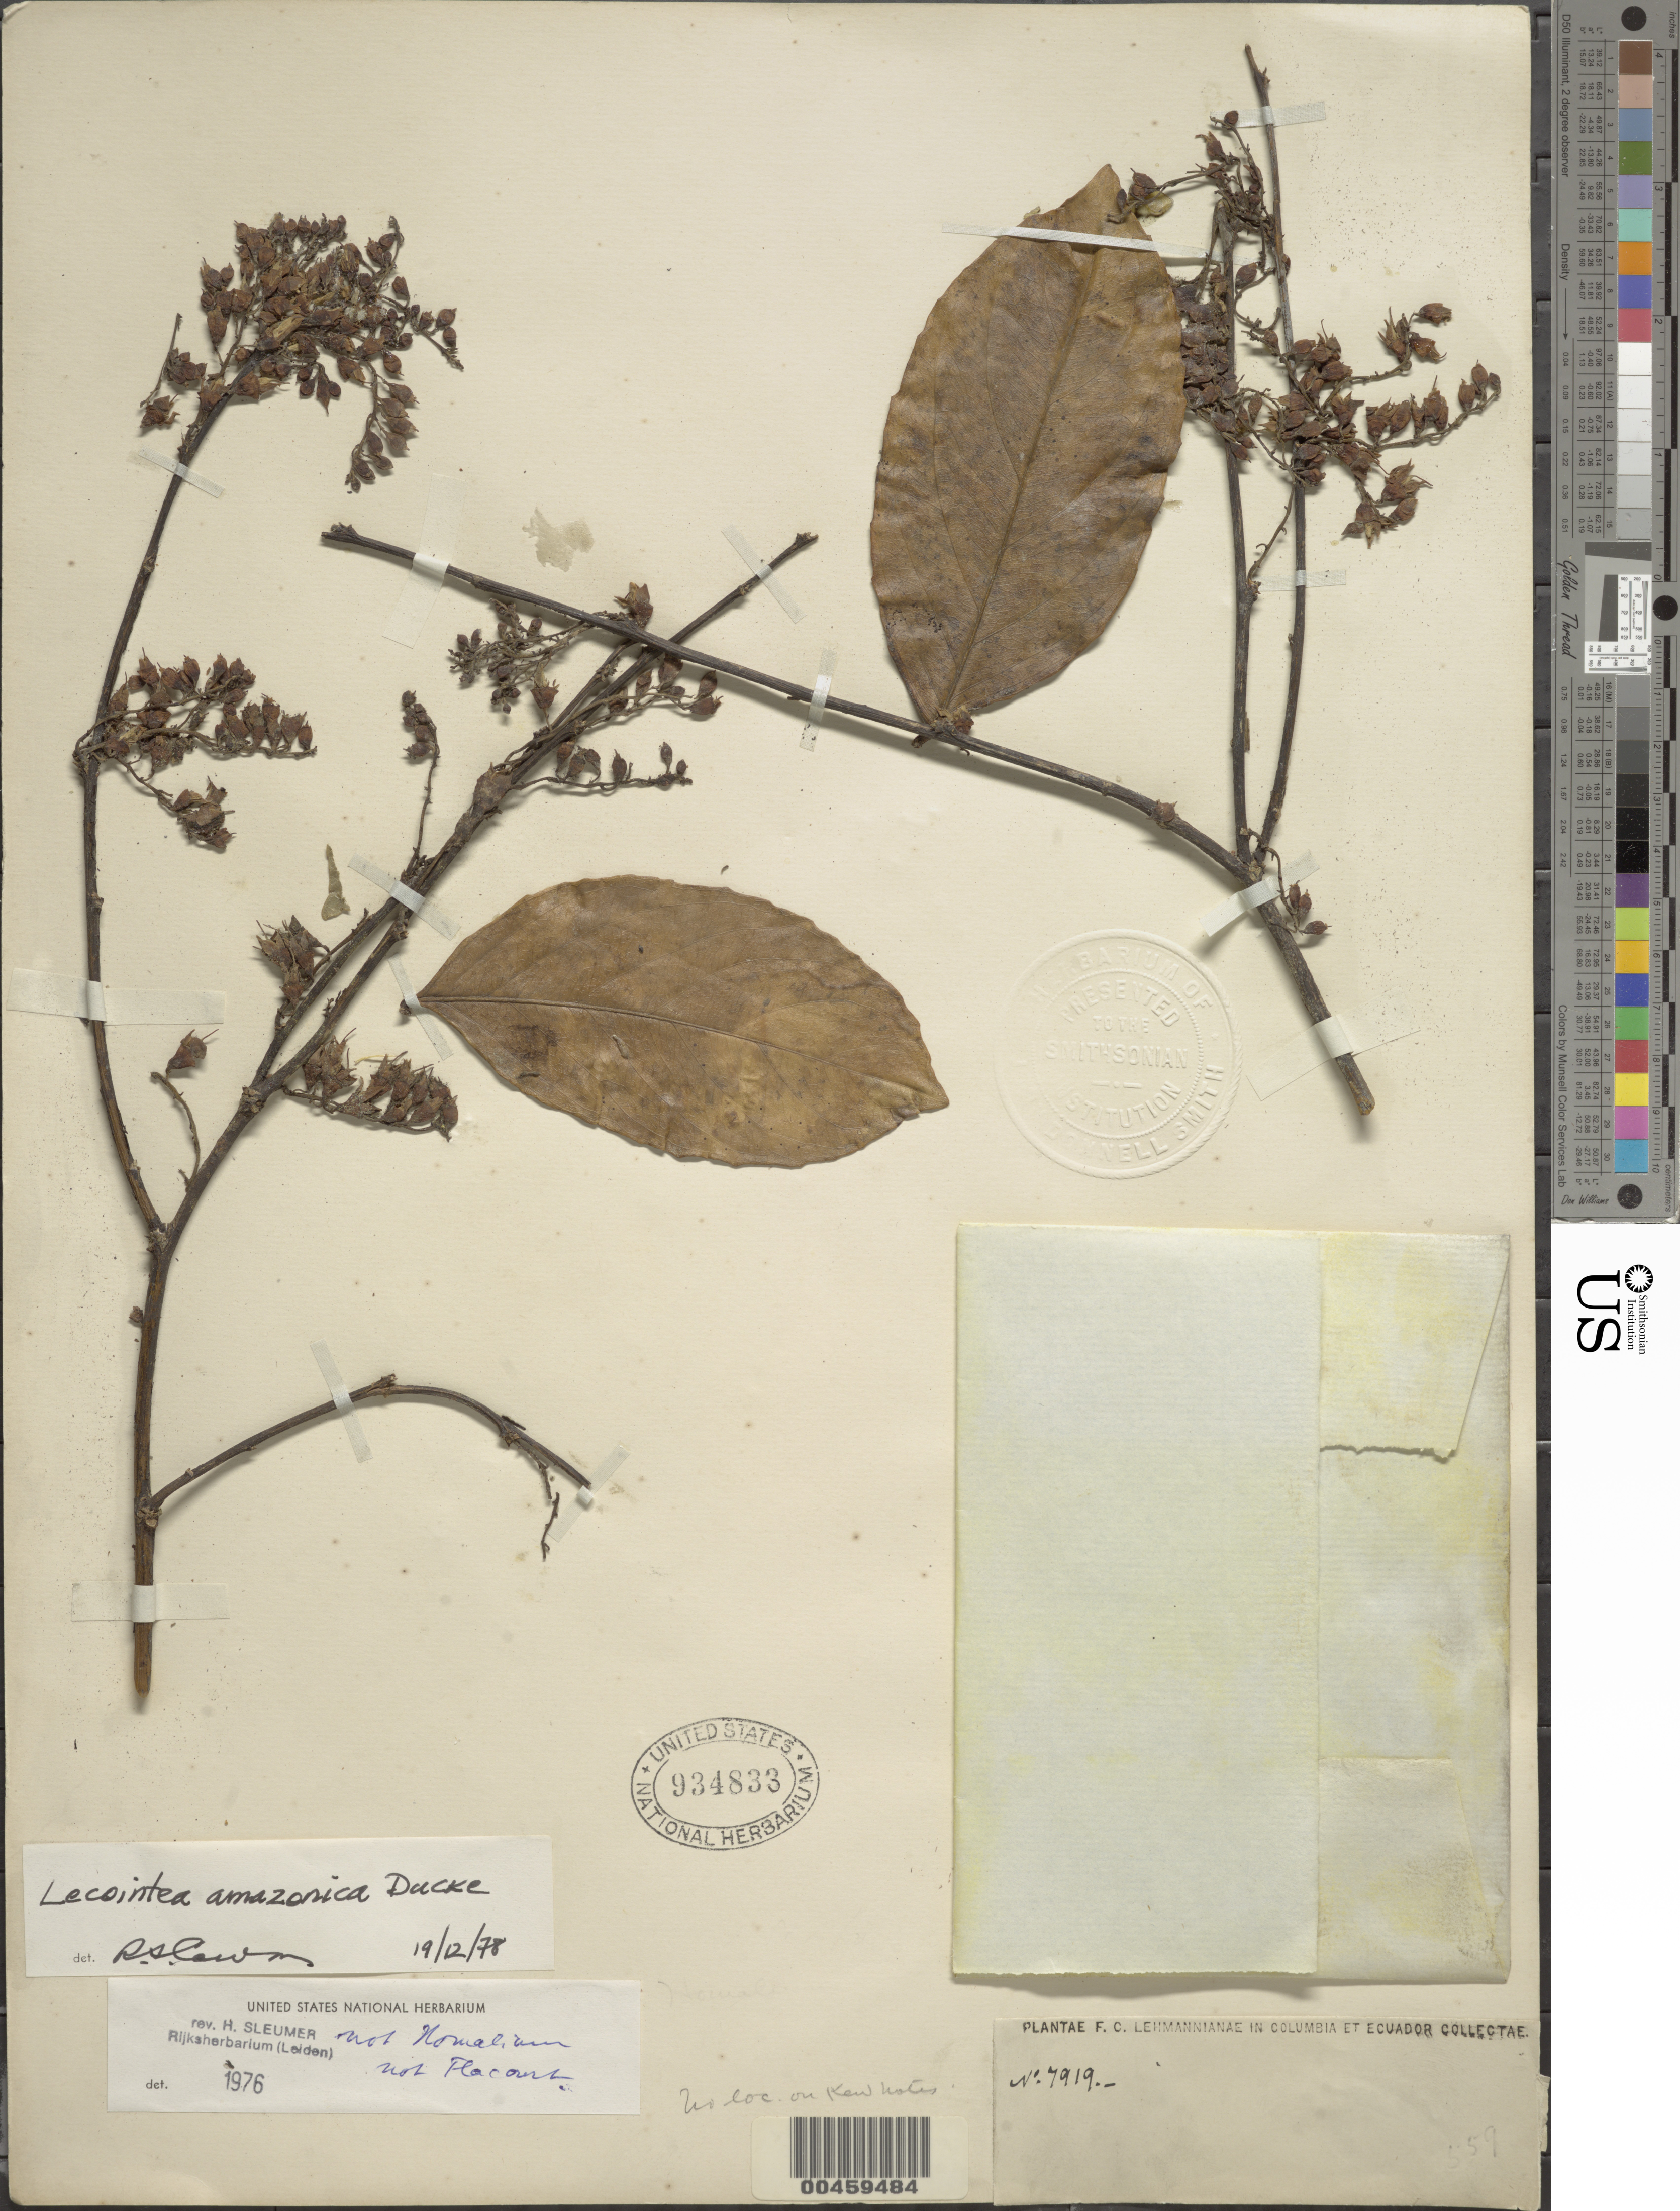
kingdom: Plantae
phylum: Tracheophyta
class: Magnoliopsida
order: Fabales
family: Fabaceae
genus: Lecointea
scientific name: Lecointea tango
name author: (Standl.) Emygdio & A.G. Andrade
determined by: Mansano, V. F.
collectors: F. C. Lehmann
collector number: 7919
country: Colombia / Ecuador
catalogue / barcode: US 934833